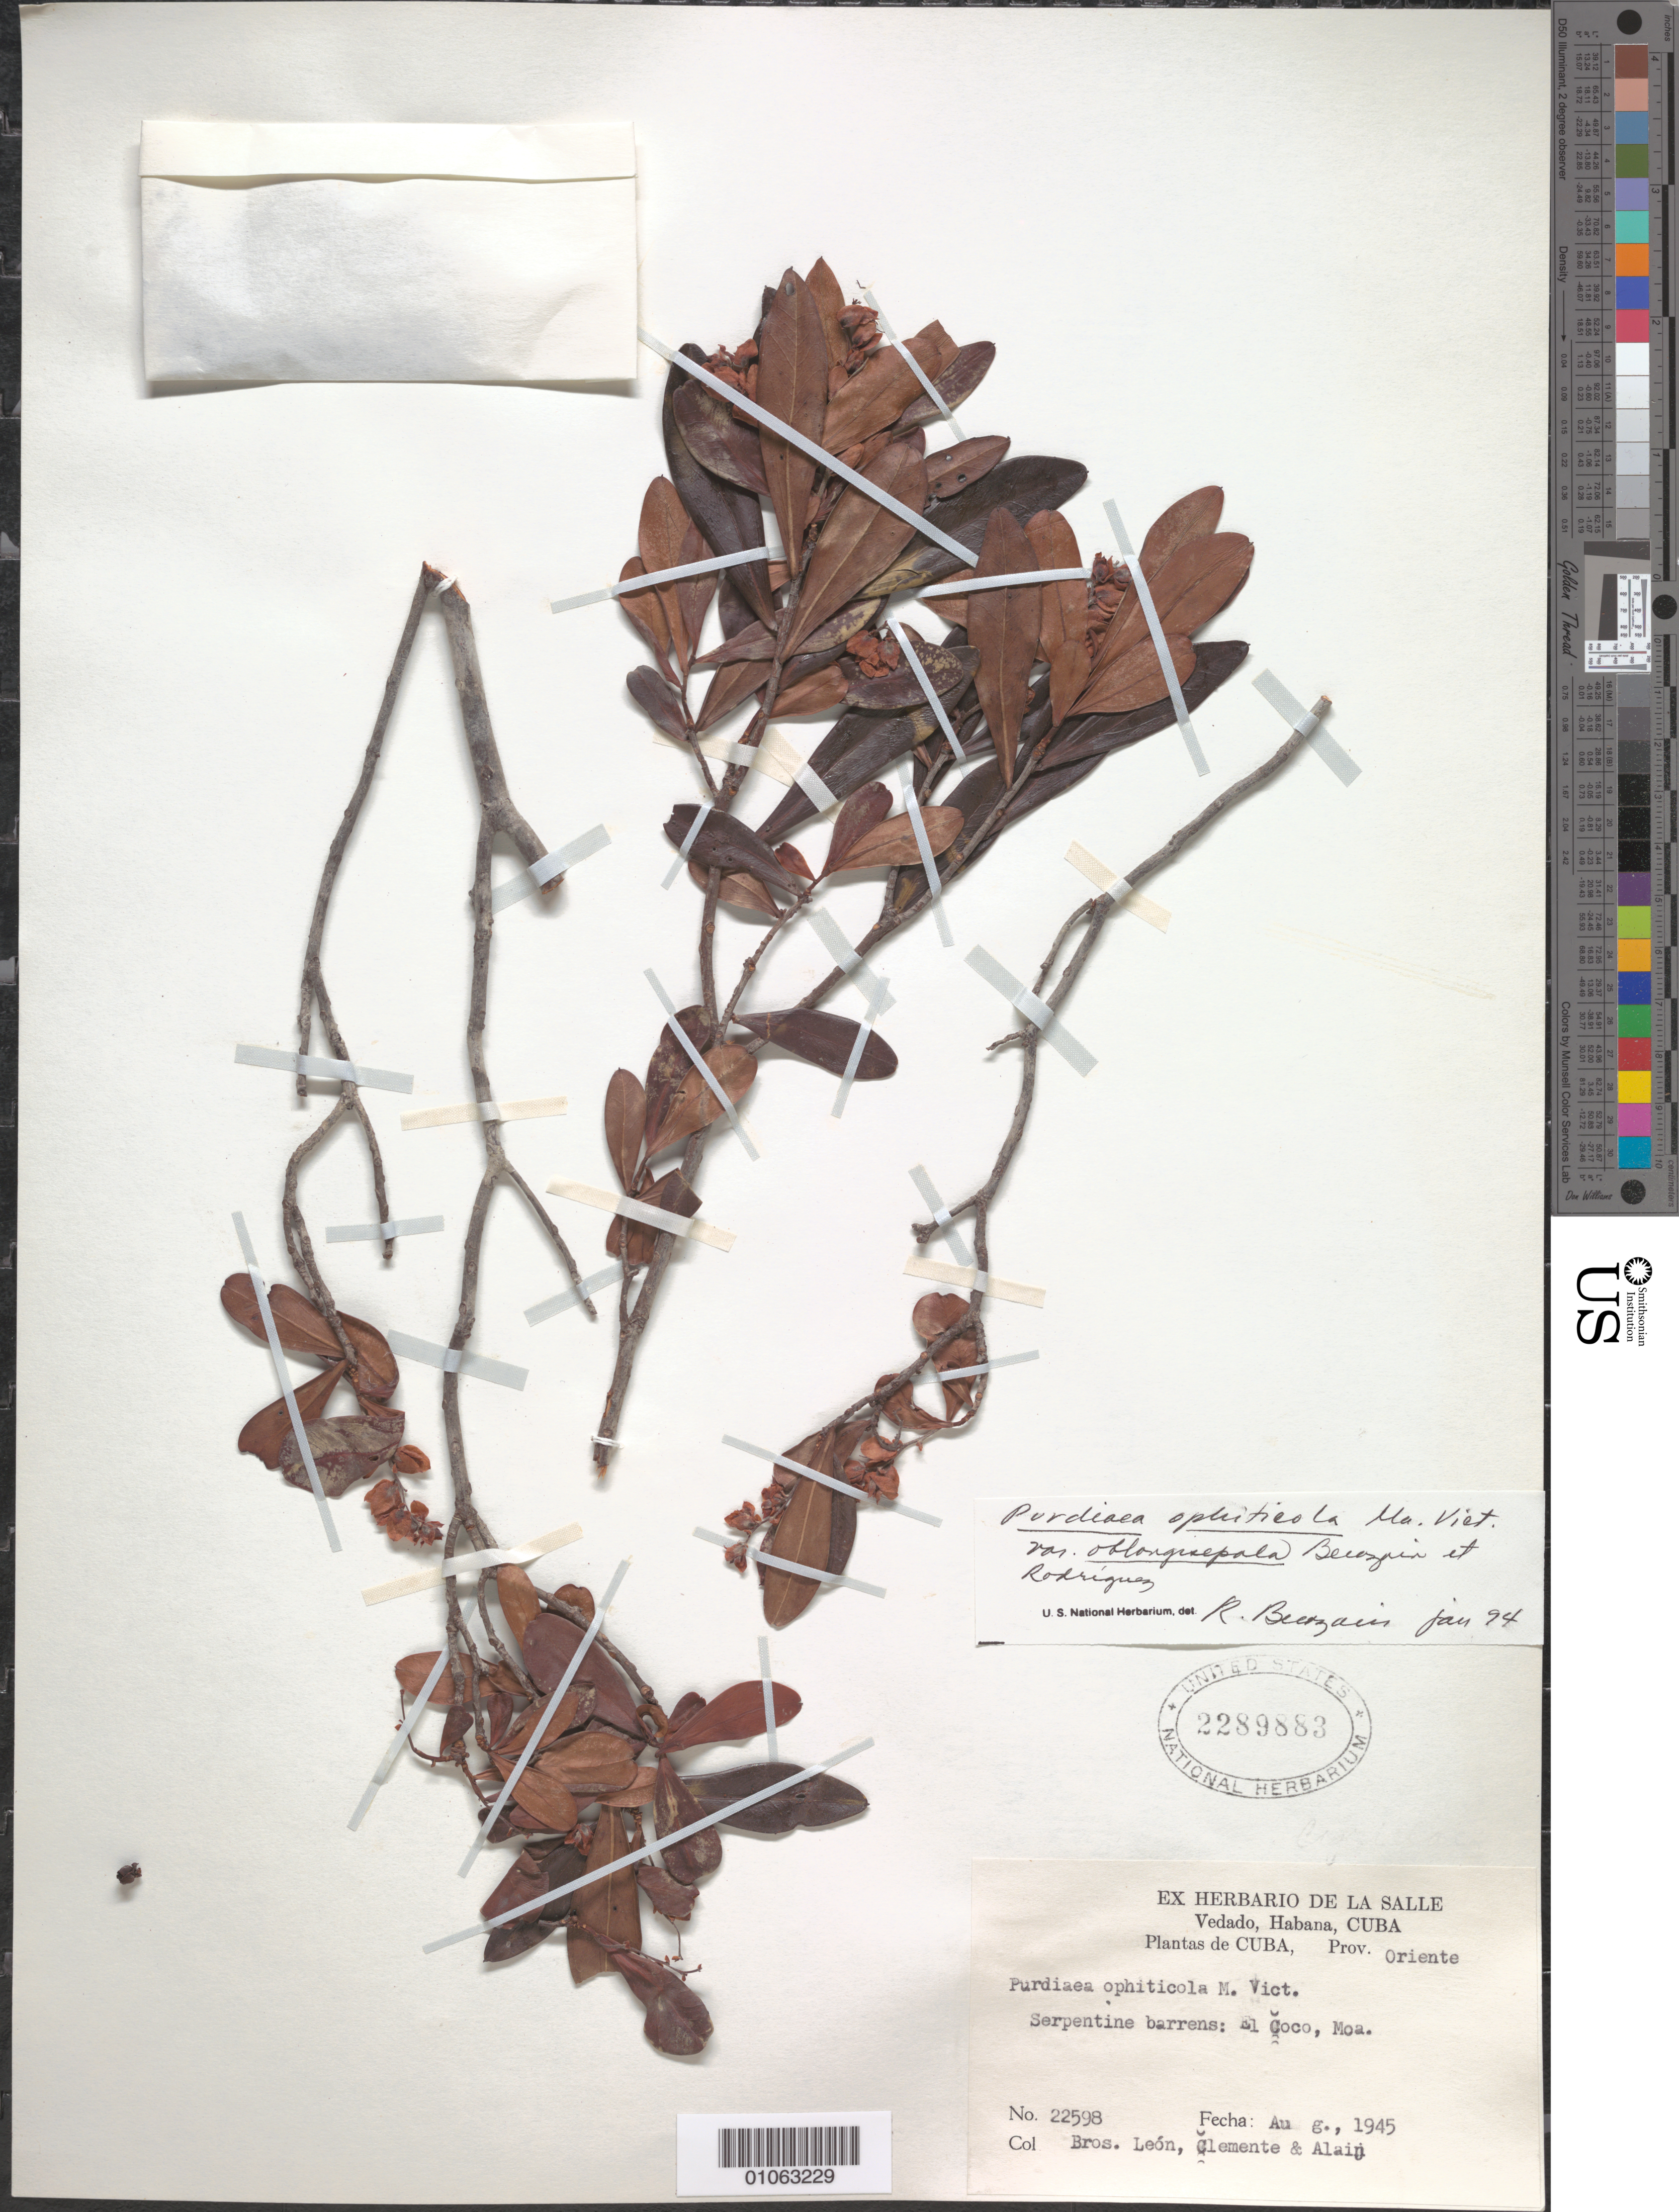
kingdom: Plantae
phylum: Tracheophyta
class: Magnoliopsida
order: Ericales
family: Clethraceae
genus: Purdiaea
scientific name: Purdiaea ophiticola var. oblongisepala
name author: R. Berazaín & S.Rodr.Salg.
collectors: Bro. León, Bro. Clemente & A. H. Liogier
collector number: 22598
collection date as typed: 01 Aug 1945 to 31 Aug 1945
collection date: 1945-08-01/1945-08-31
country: Cuba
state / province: Holguín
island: Cuba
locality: Serpentine barrens: El Coco, Moa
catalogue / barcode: US 2289883